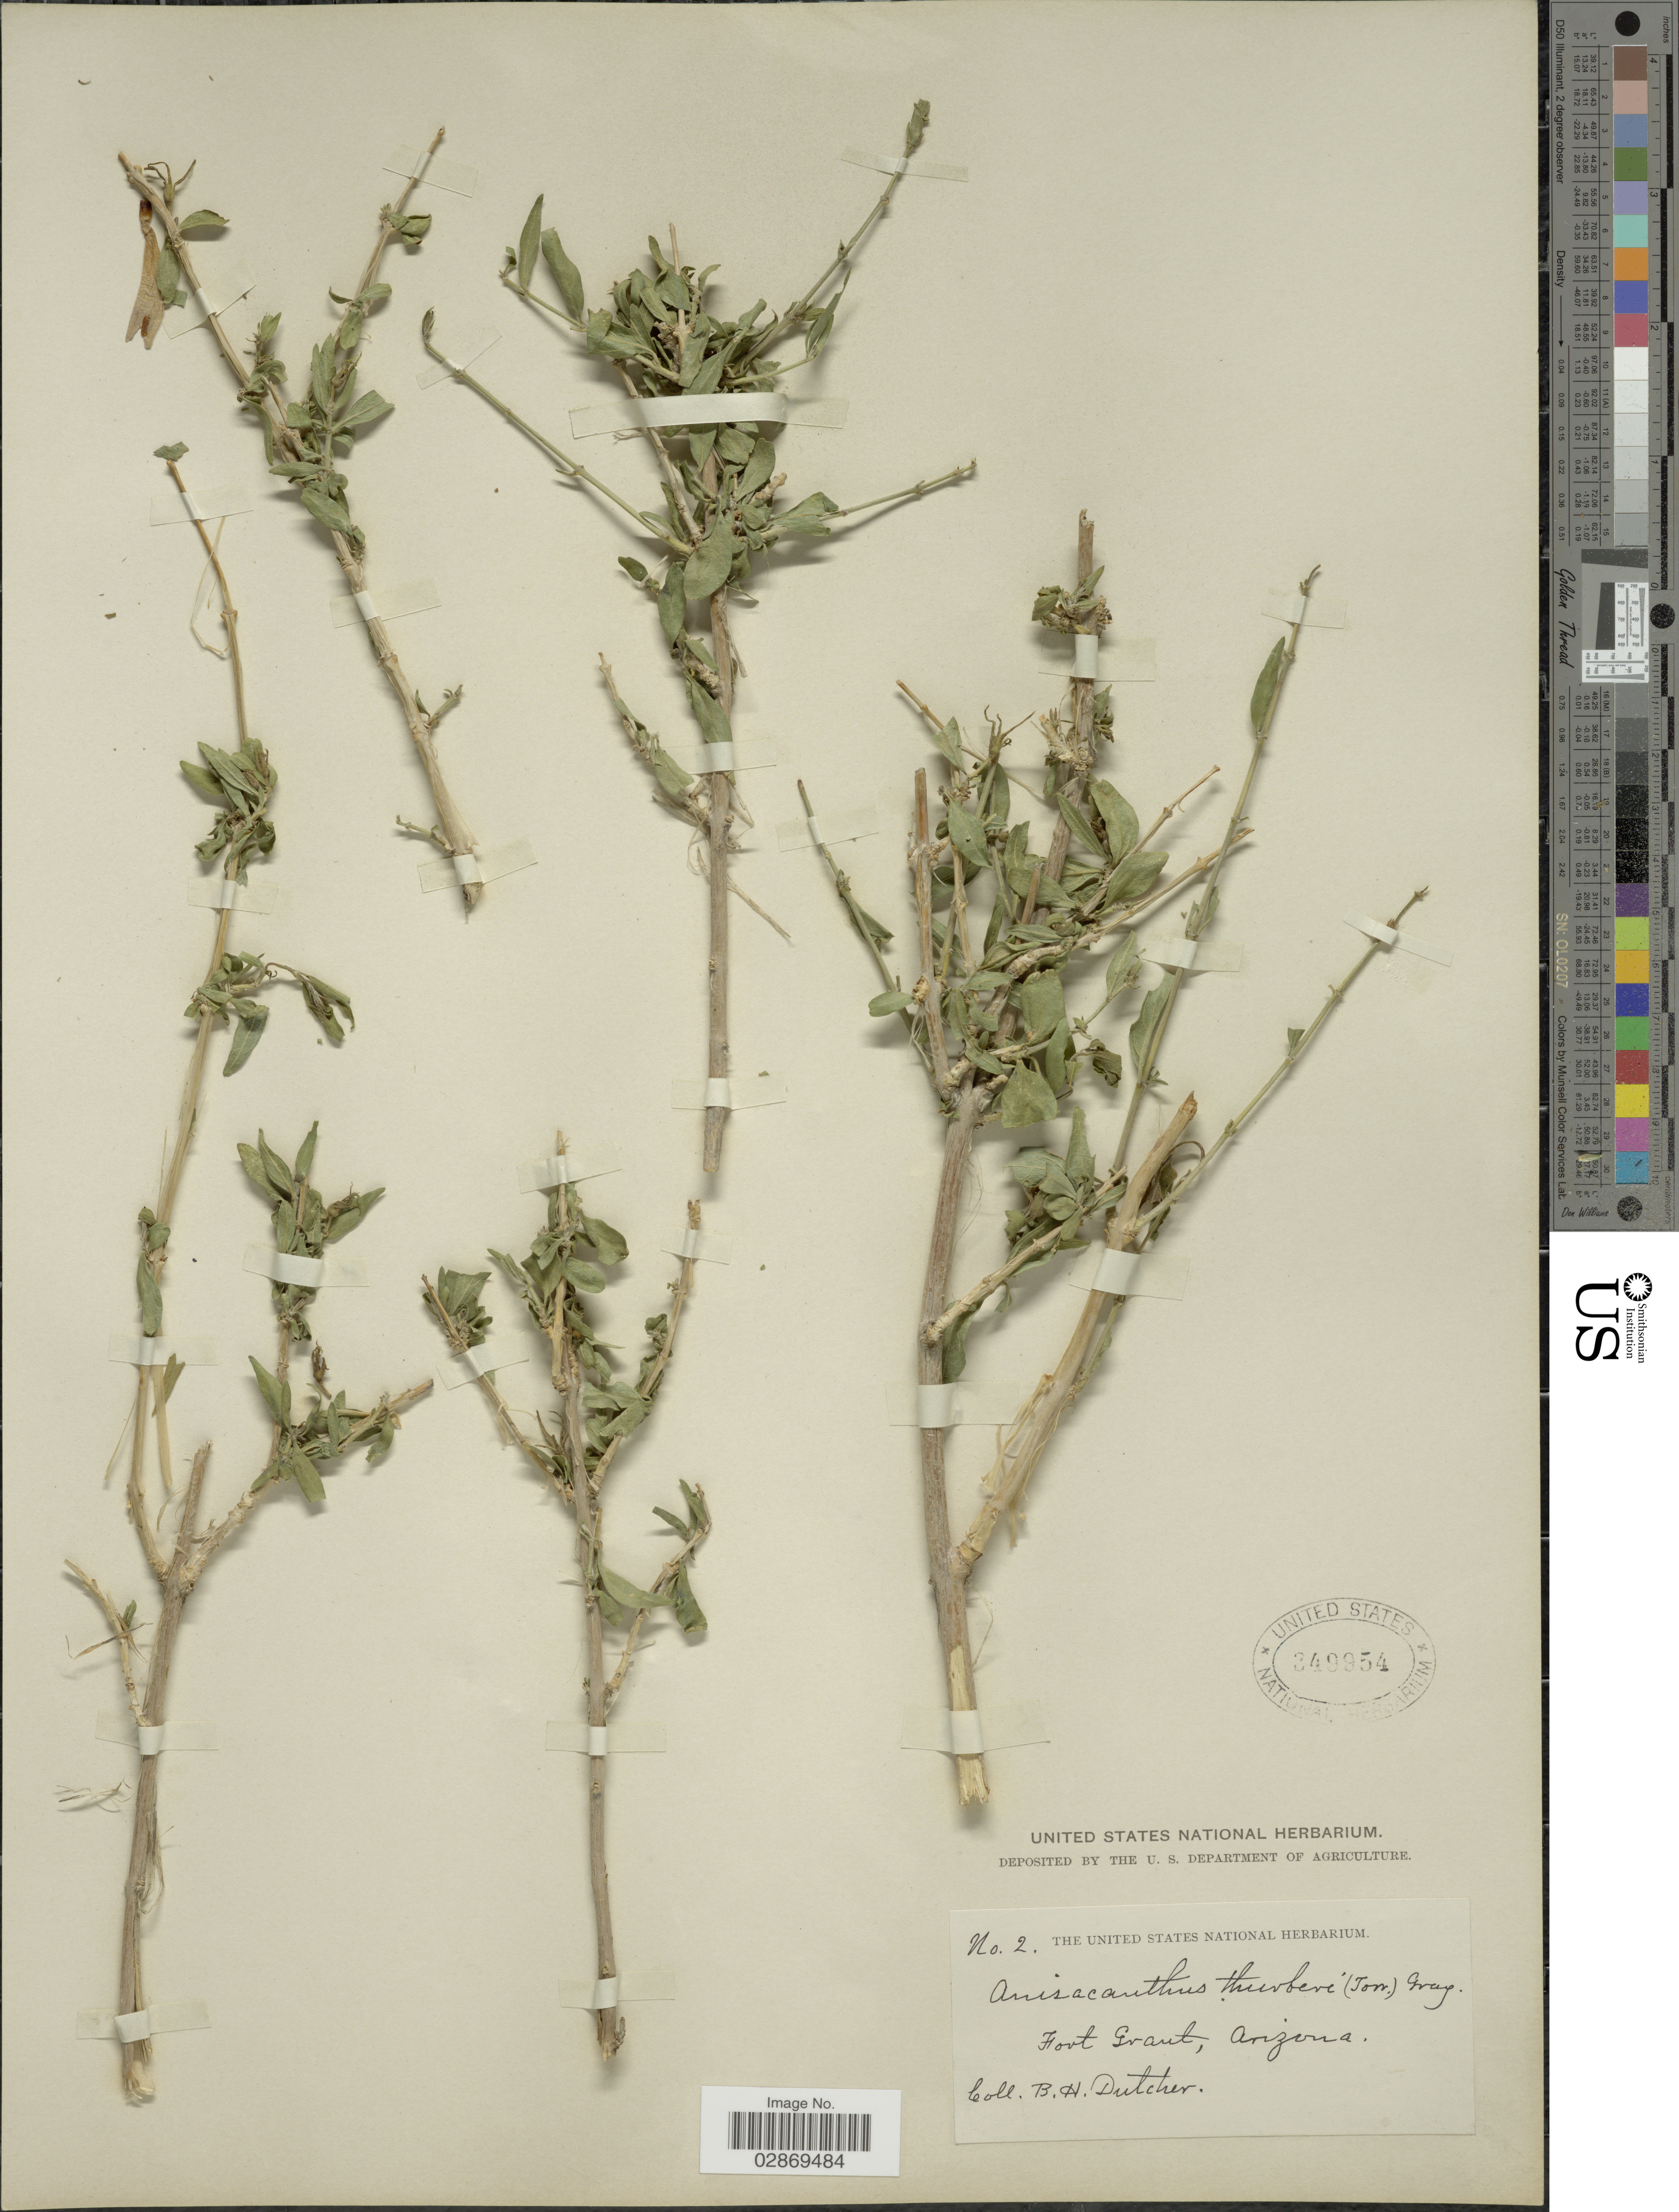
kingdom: Plantae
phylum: Tracheophyta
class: Magnoliopsida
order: Lamiales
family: Acanthaceae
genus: Anisacanthus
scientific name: Anisacanthus thurberi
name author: (Torr.) A. Gray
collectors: B. H. Dutcher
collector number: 2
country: United States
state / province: Arizona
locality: Fort Grant, Arizona.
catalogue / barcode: US 349954